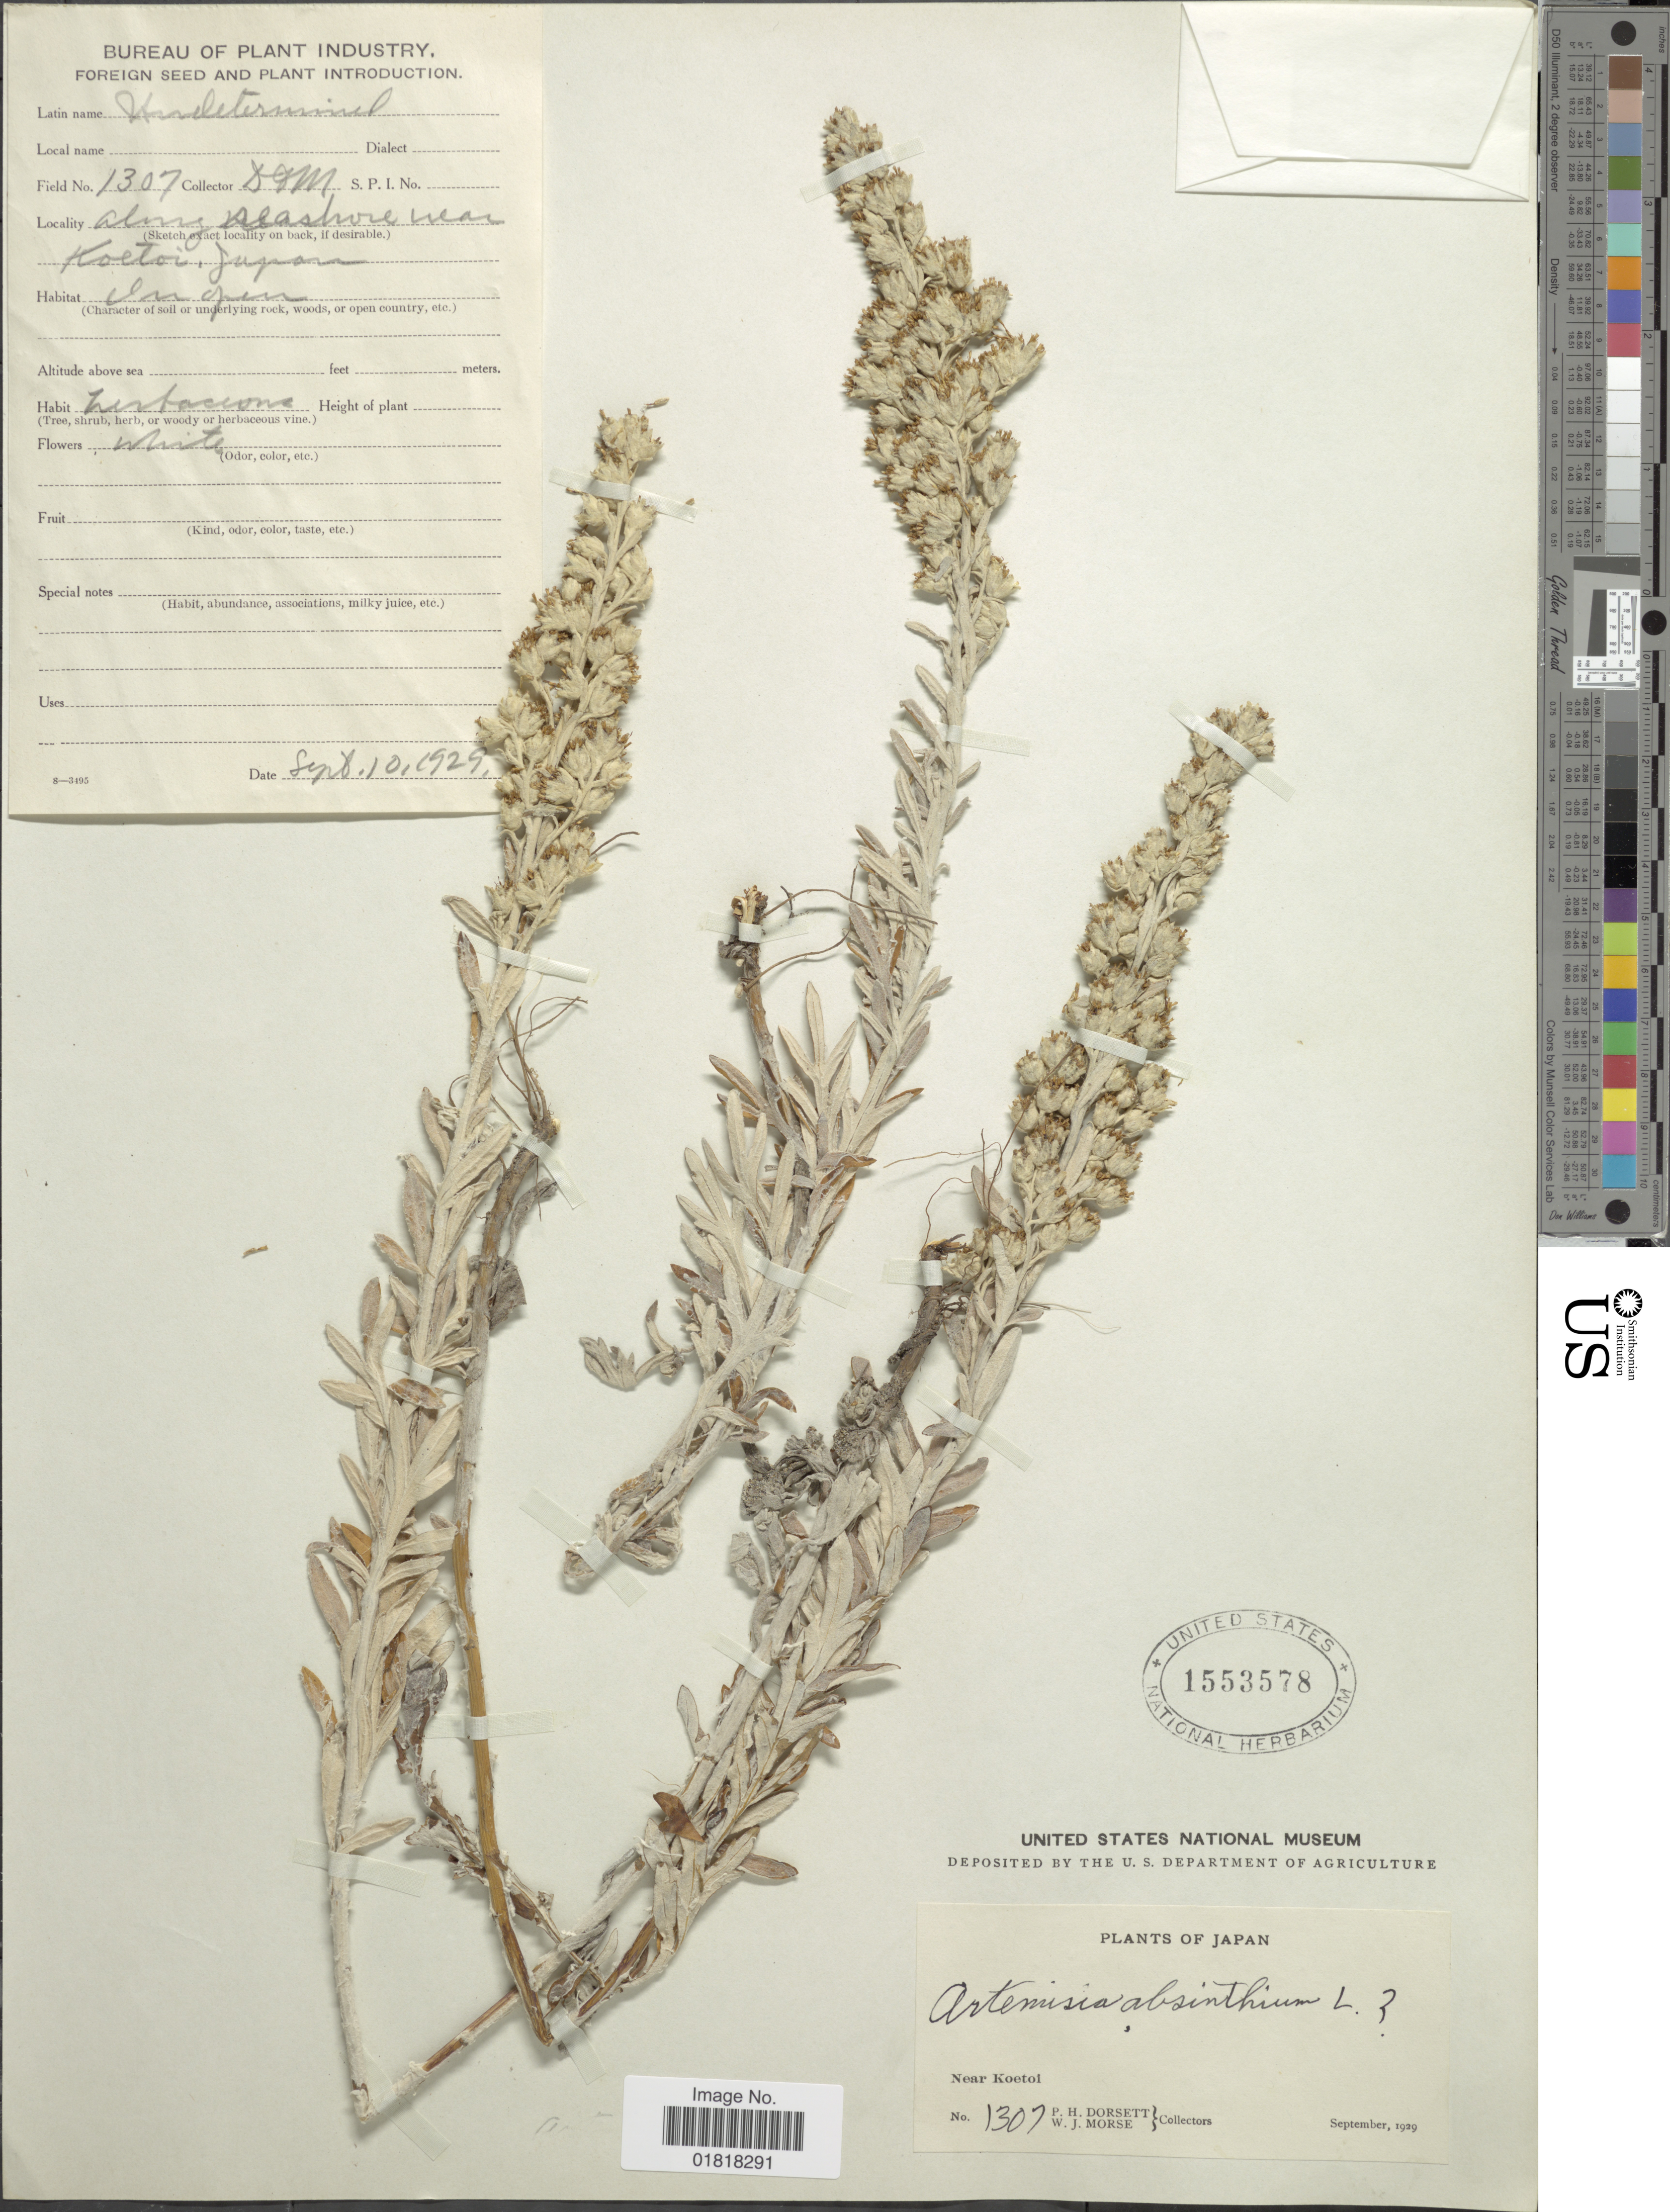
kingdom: Plantae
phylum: Tracheophyta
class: Magnoliopsida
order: Asterales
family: Asteraceae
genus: Artemisia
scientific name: Artemisia absinthium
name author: L.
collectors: P. H. Dorsett & W. J. Morse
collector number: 1307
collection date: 1929-09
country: Japan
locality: Along seashore near Koetoi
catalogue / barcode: US 1553578